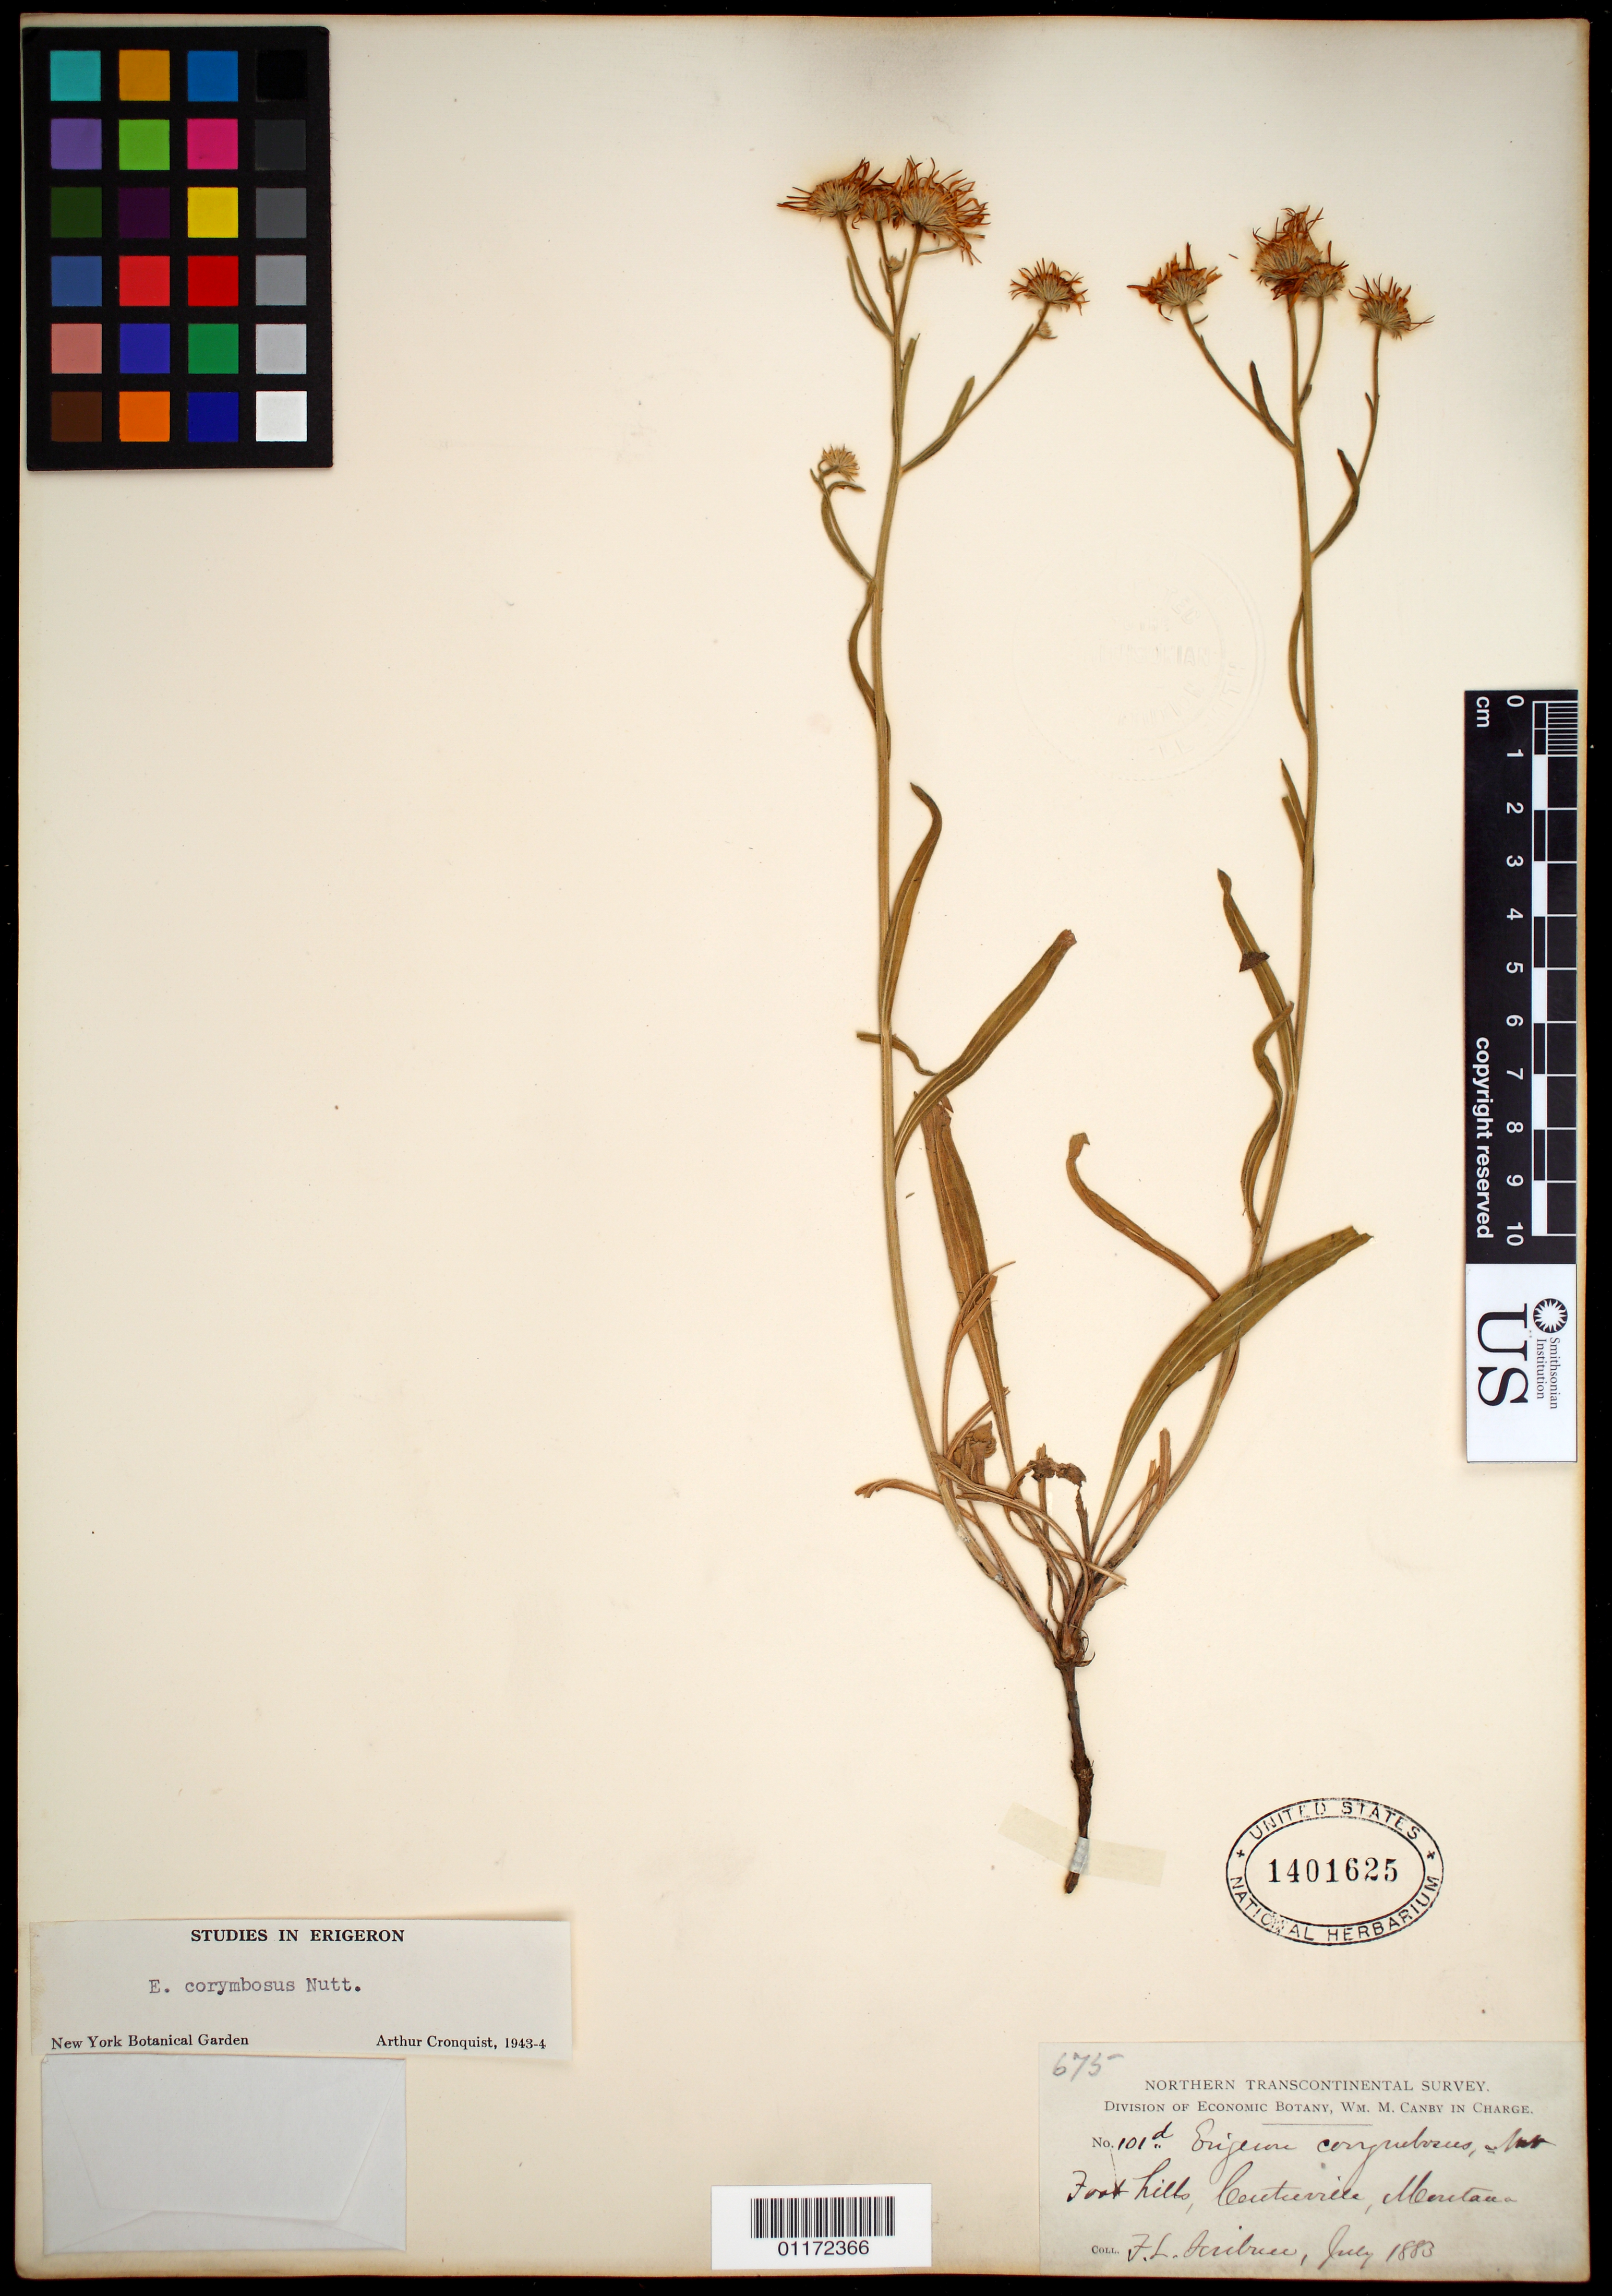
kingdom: Plantae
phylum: Tracheophyta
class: Magnoliopsida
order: Asterales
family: Asteraceae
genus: Erigeron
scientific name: Erigeron corymbosus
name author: Nutt.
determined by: Cronquist, A. J.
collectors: F. L. Scribner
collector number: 101d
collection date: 1882-07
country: United States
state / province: Montana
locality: Centerville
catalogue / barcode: US 1401625